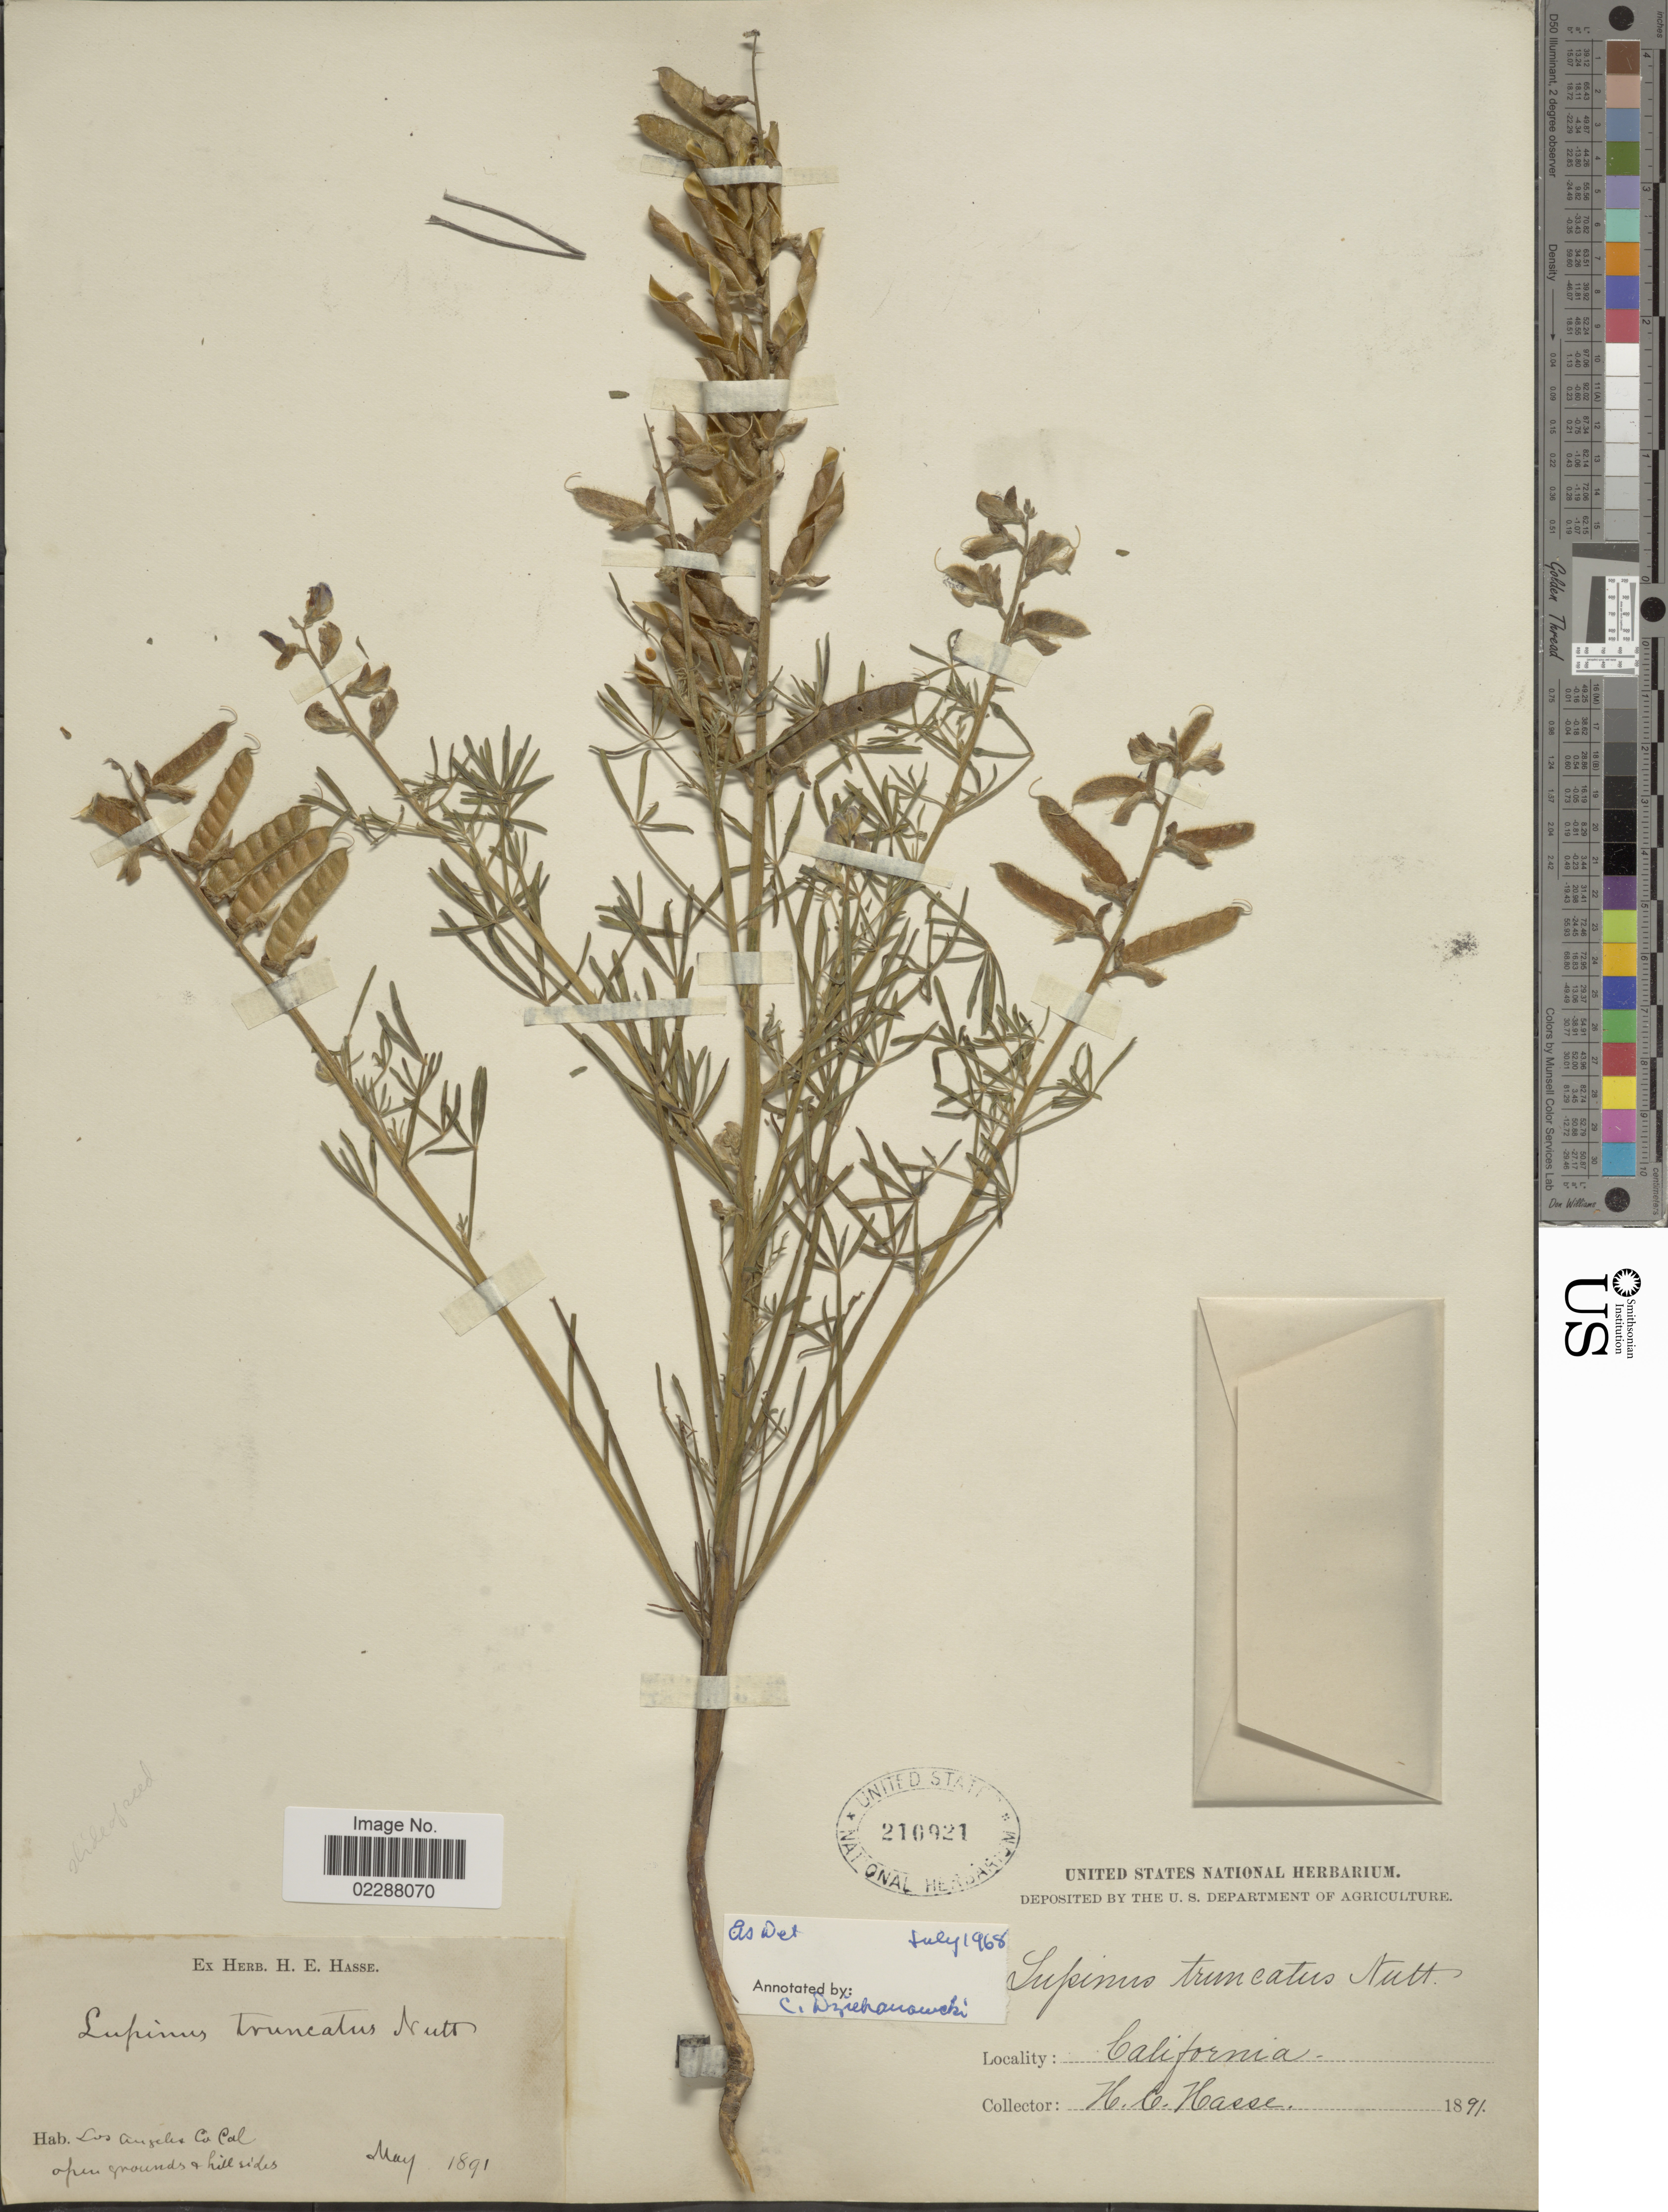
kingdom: Plantae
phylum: Tracheophyta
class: Magnoliopsida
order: Fabales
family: Fabaceae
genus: Lupinus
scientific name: Lupinus truncatus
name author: Nutt. ex Hook. & Arn.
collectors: H. E. Hasse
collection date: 1891-05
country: United States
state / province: California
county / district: Los Angeles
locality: Los Angeles Co.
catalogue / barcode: US 210921